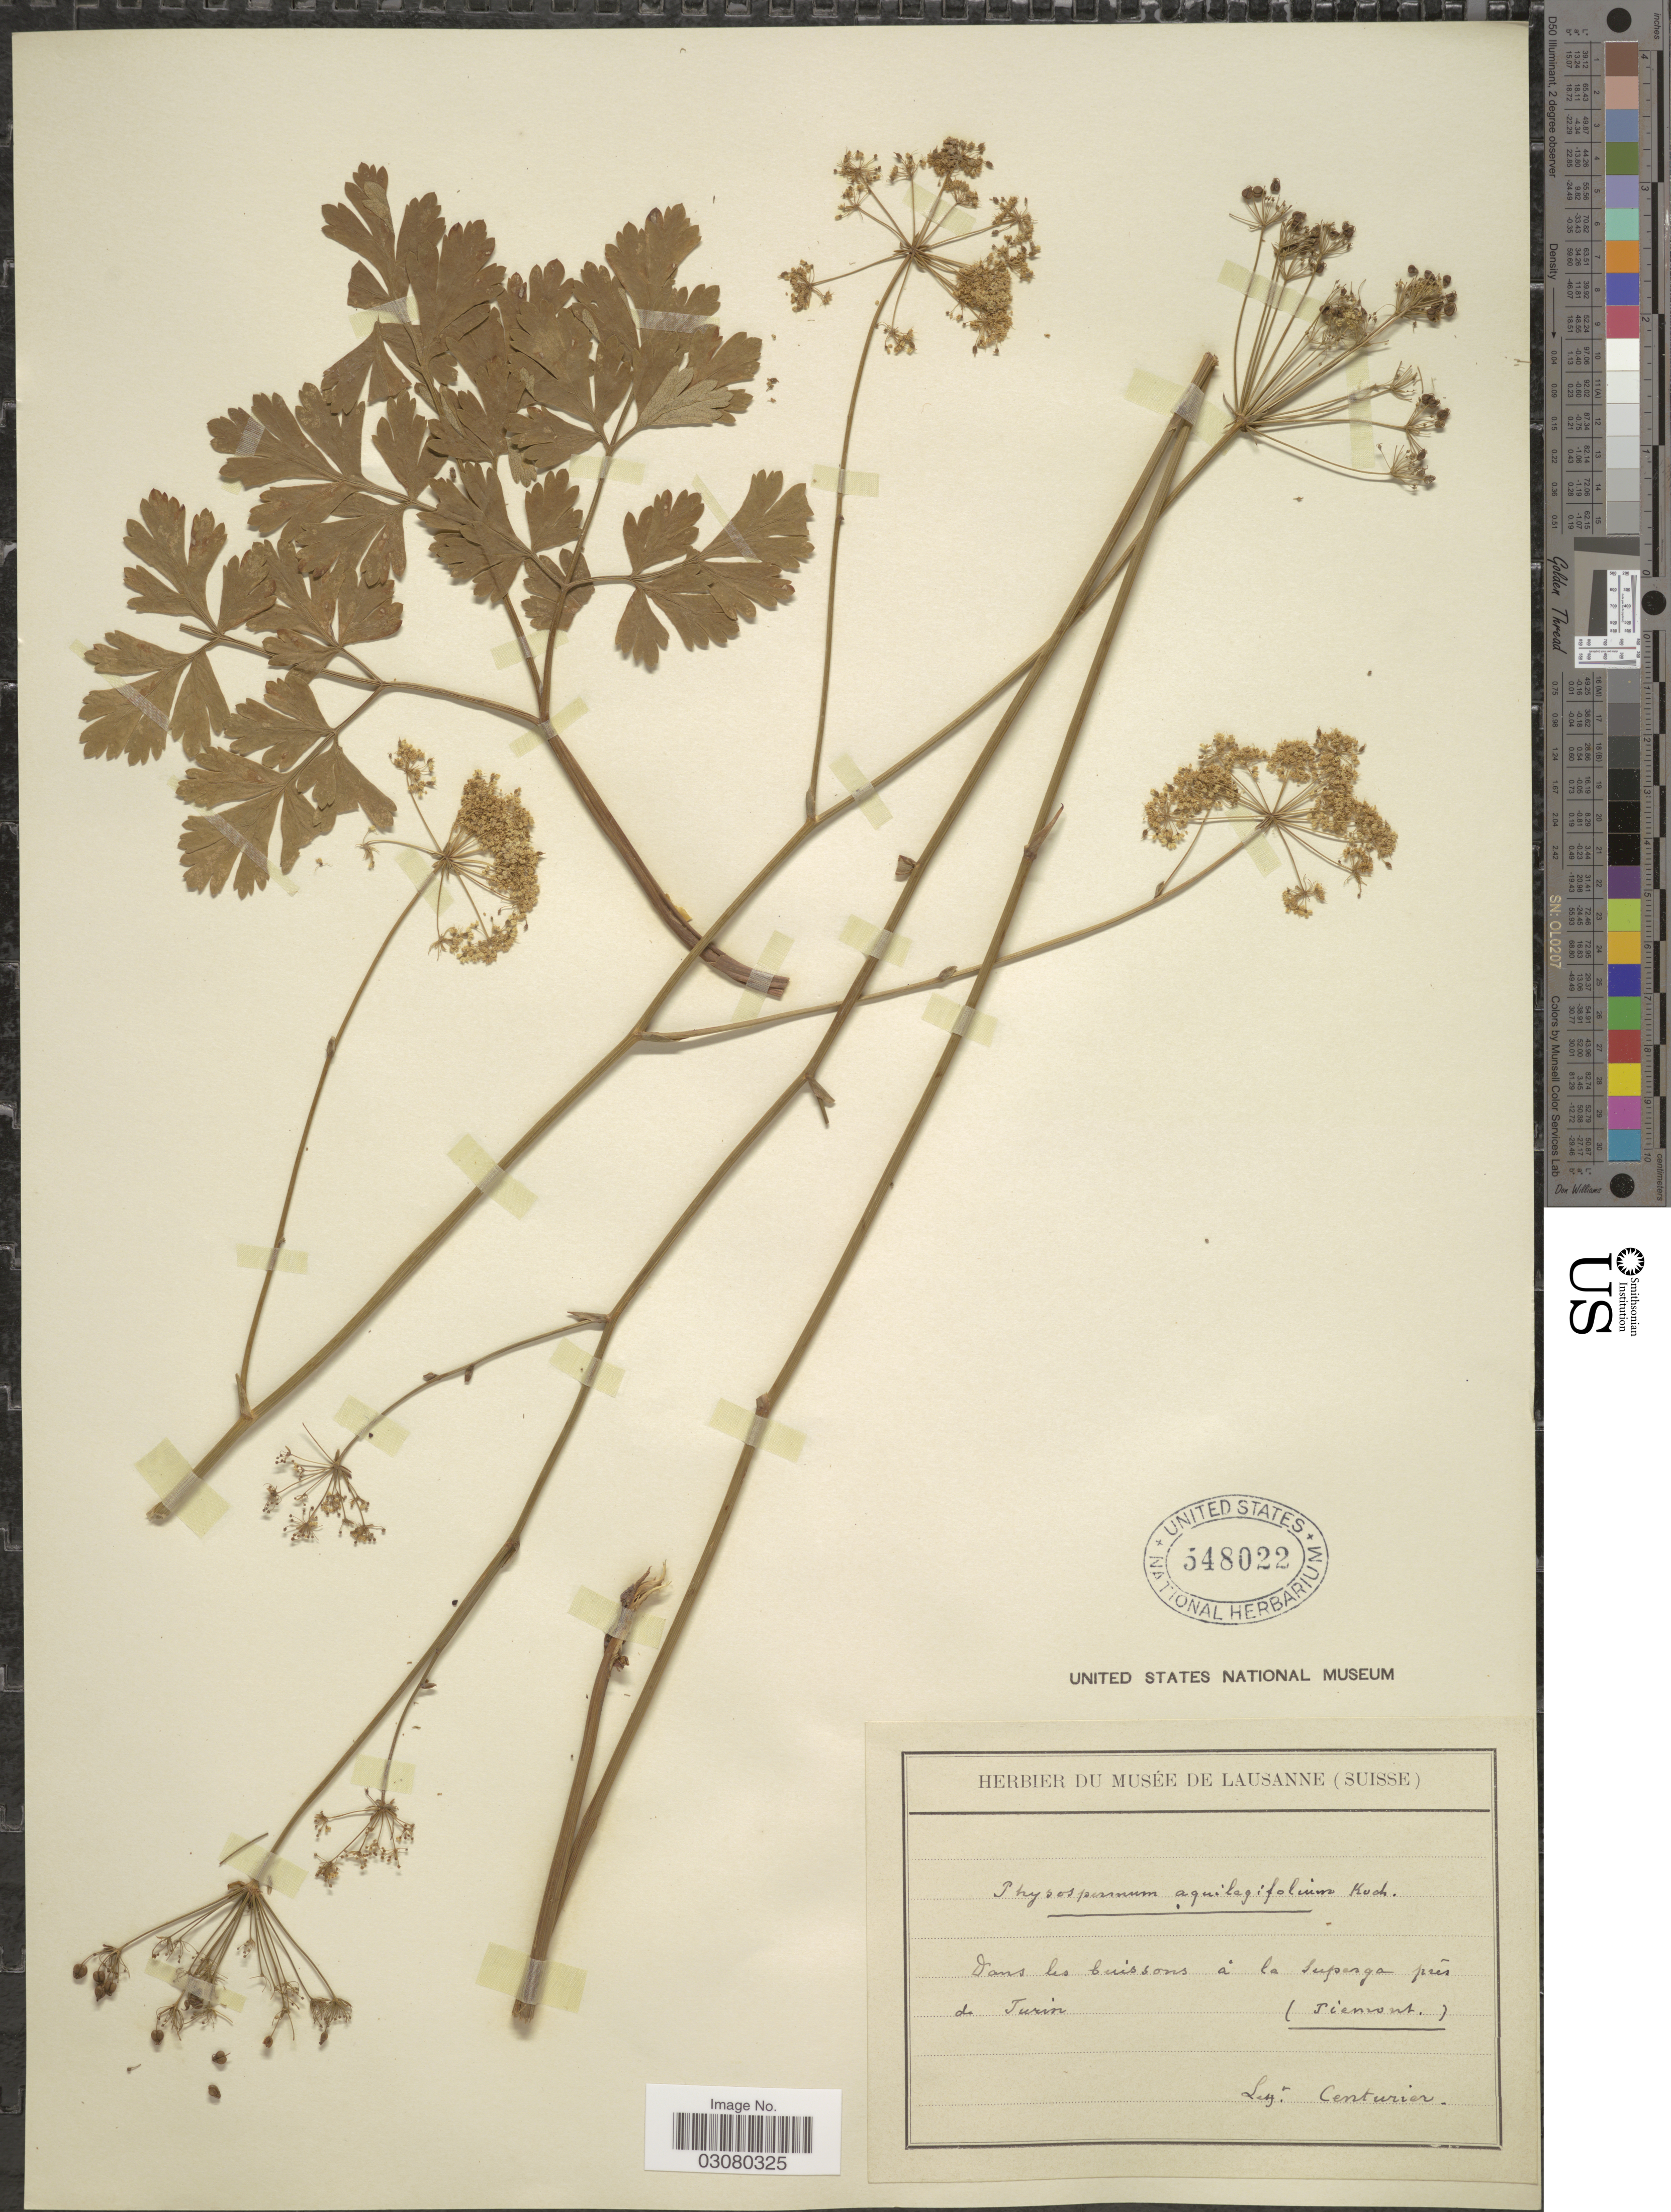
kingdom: Plantae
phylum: Tracheophyta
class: Magnoliopsida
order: Apiales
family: Apiaceae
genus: Physospermum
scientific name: Physospermum aquilegifolium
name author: (All.) W.D.J. Koch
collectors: Centurier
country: Italy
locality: Dans les buissons á la Luperga prés de Turin (Piemont).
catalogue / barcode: US 548022